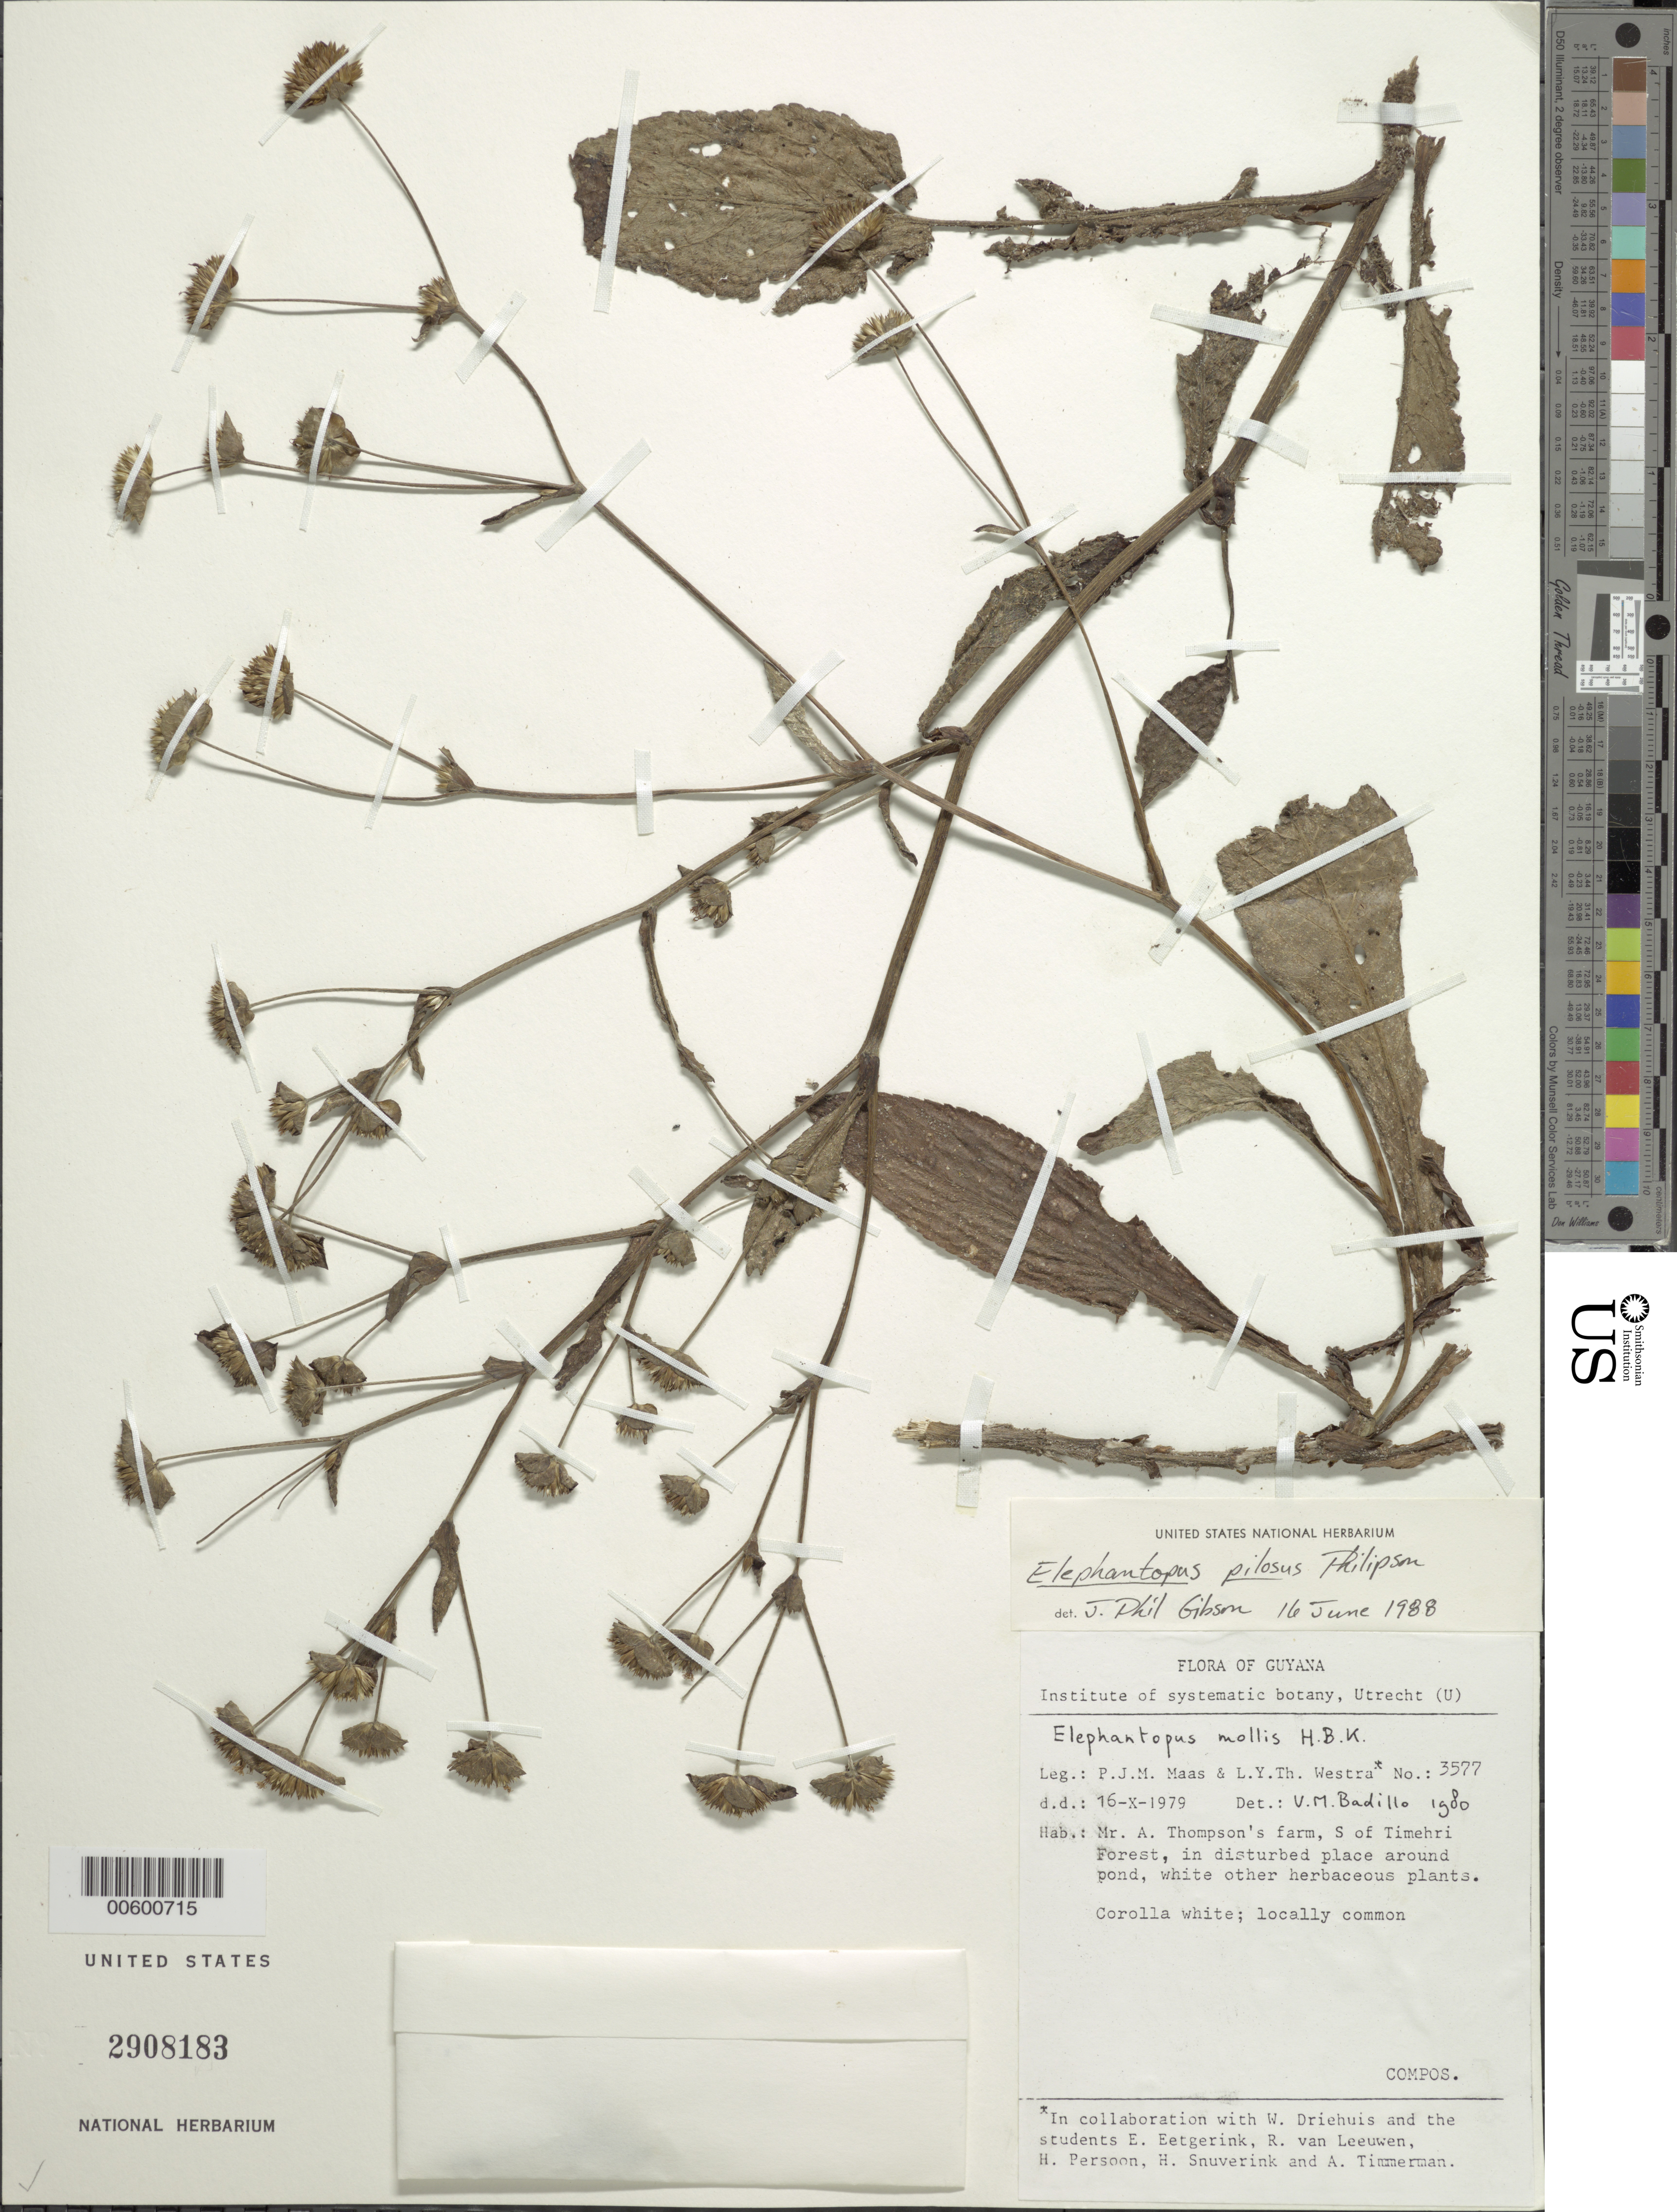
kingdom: Plantae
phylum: Tracheophyta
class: Magnoliopsida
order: Asterales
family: Asteraceae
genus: Elephantopus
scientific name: Elephantopus mollis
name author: Kunth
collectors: P. Maas, L. Y. T. Westra, W. Driehuis, E. Eetgerink, R. van Leeuwen, H. Persoon, J. H. Snuverink & A. Timmerman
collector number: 3577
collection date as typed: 16-Oct-79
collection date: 1979-10-16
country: Guyana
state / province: Demerara-Mahaica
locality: Timehri, S of, Mr. Adrian Thompson's Farm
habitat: Disturbed place around pond with other herbaceous plants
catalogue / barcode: US 2908183